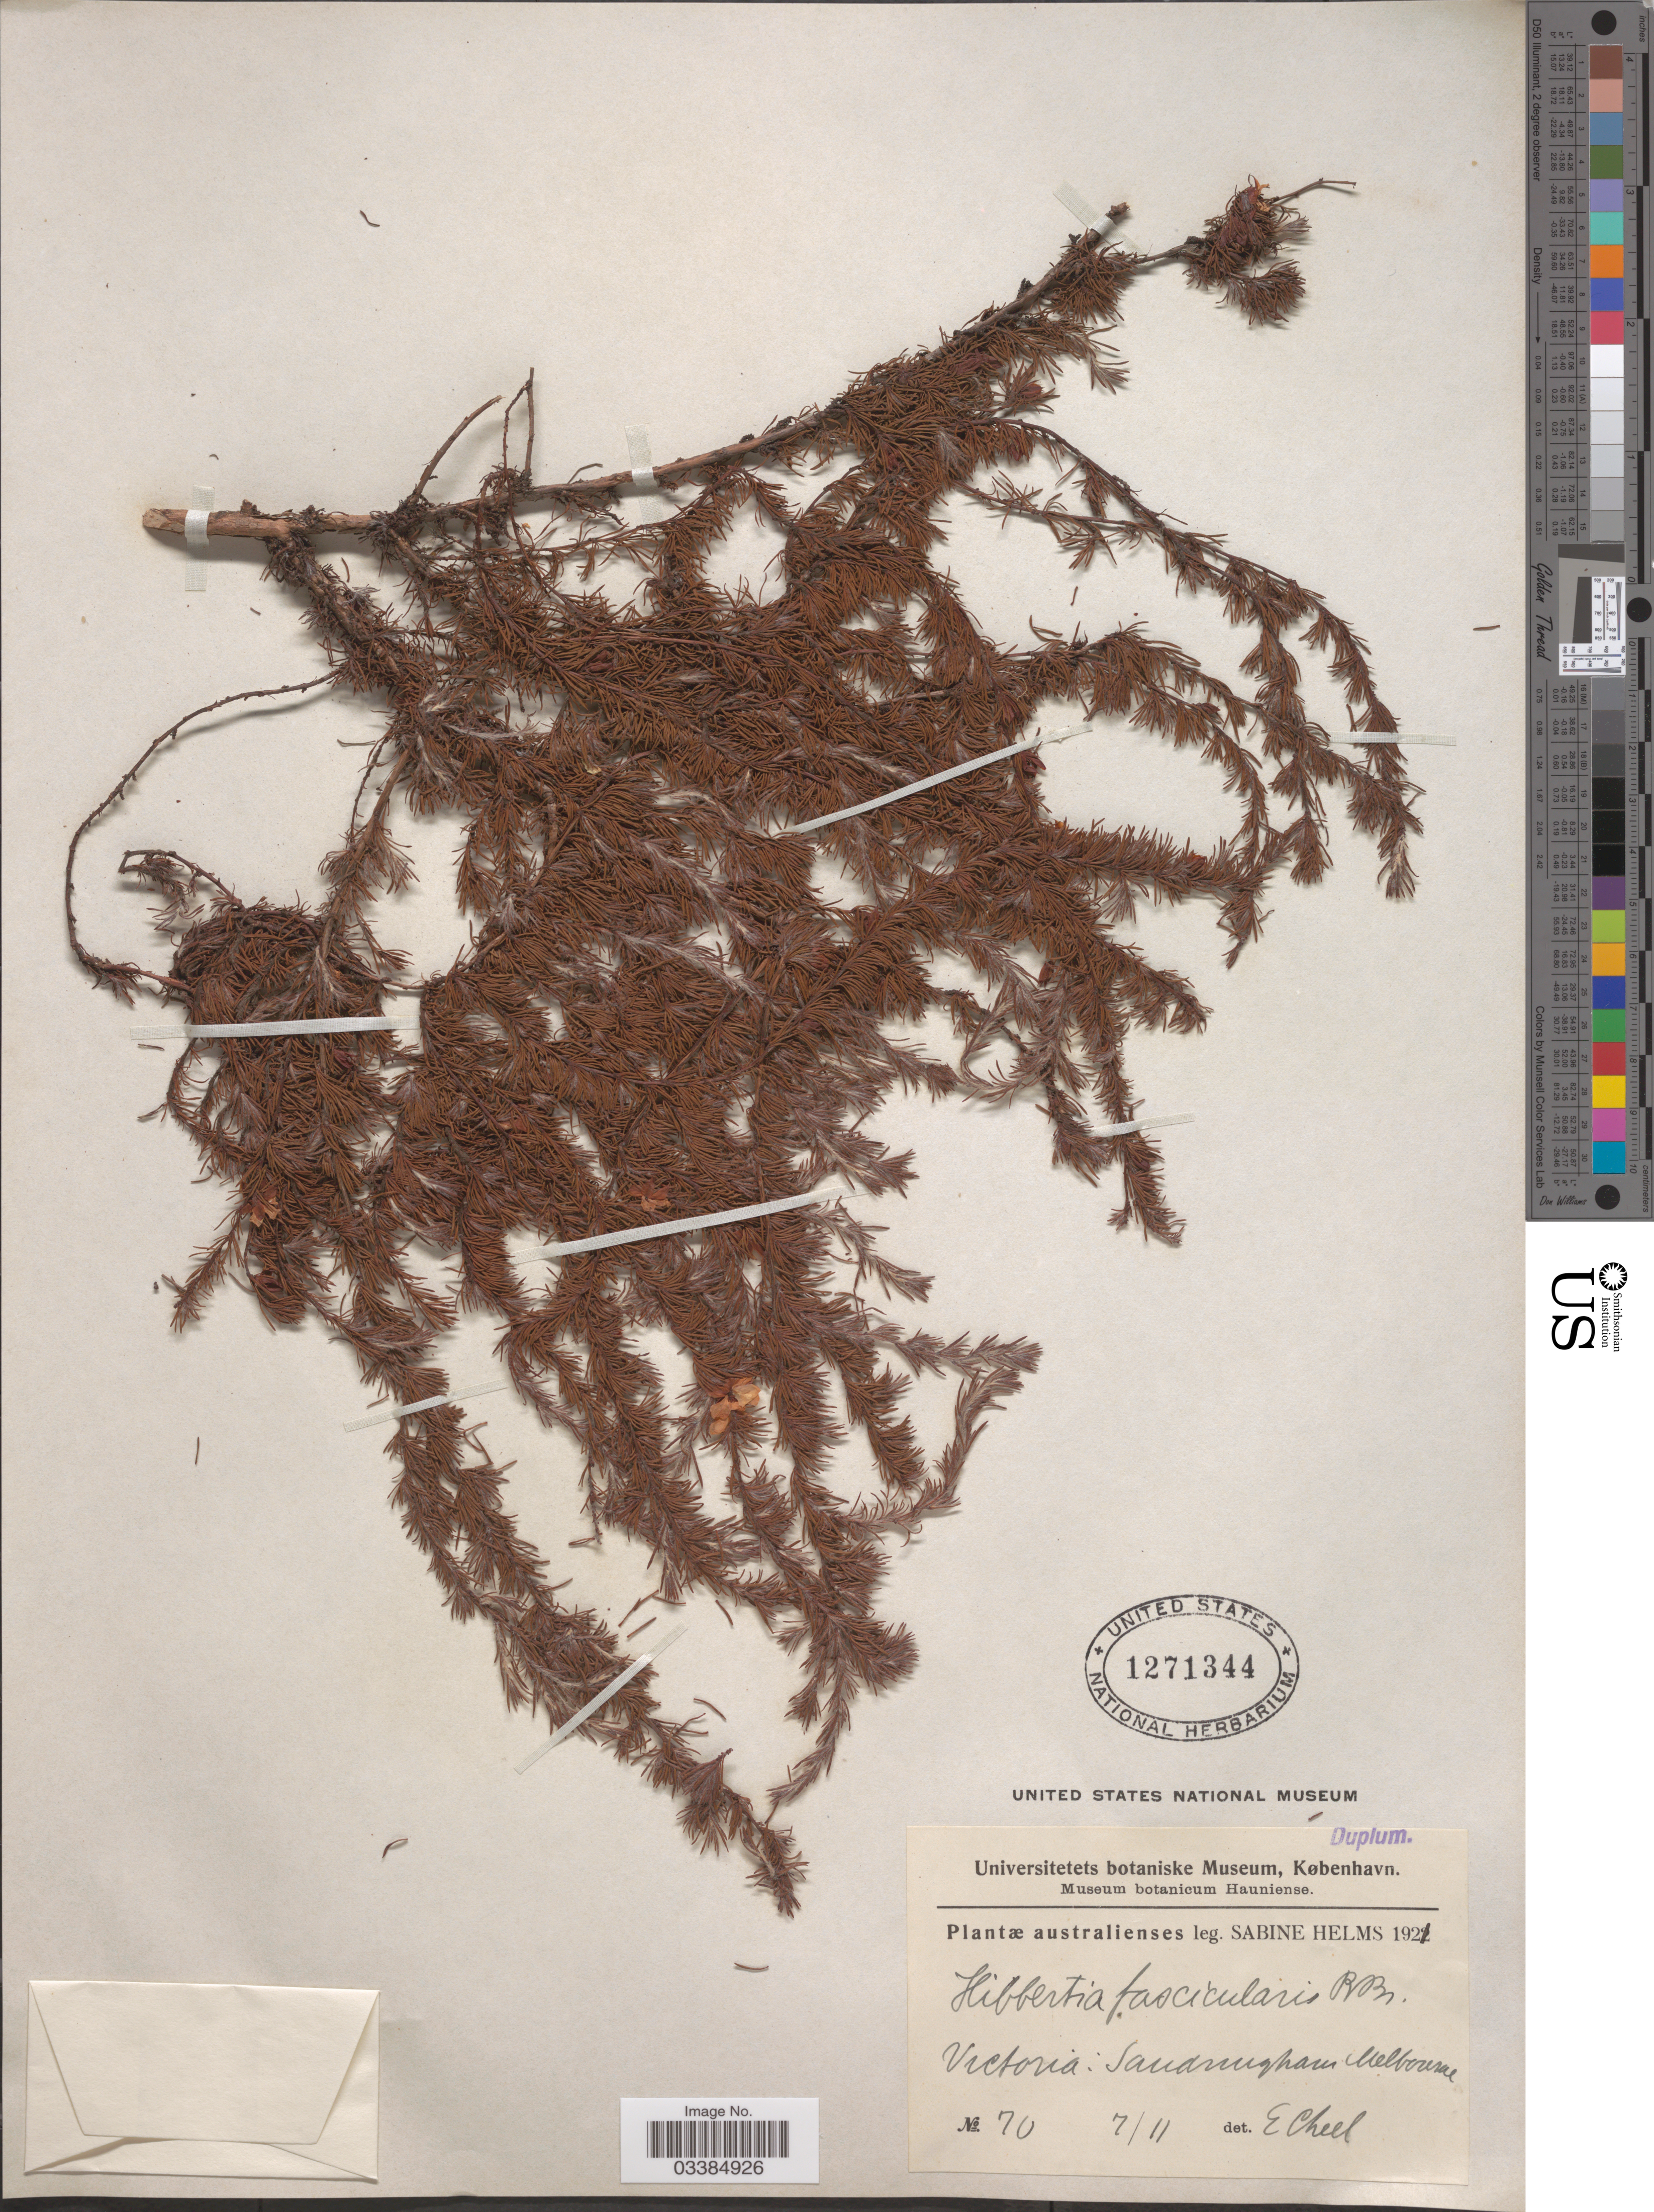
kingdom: Plantae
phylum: Tracheophyta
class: Magnoliopsida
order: Dilleniales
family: Dilleniaceae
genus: Hibbertia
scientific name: Hibbertia fasciculata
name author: R. Br. ex DC.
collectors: S. Helms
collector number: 70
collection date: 1921-11-07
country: Australia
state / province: Victoria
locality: Victoria: Sandringham Melbourne.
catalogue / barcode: US 1271344